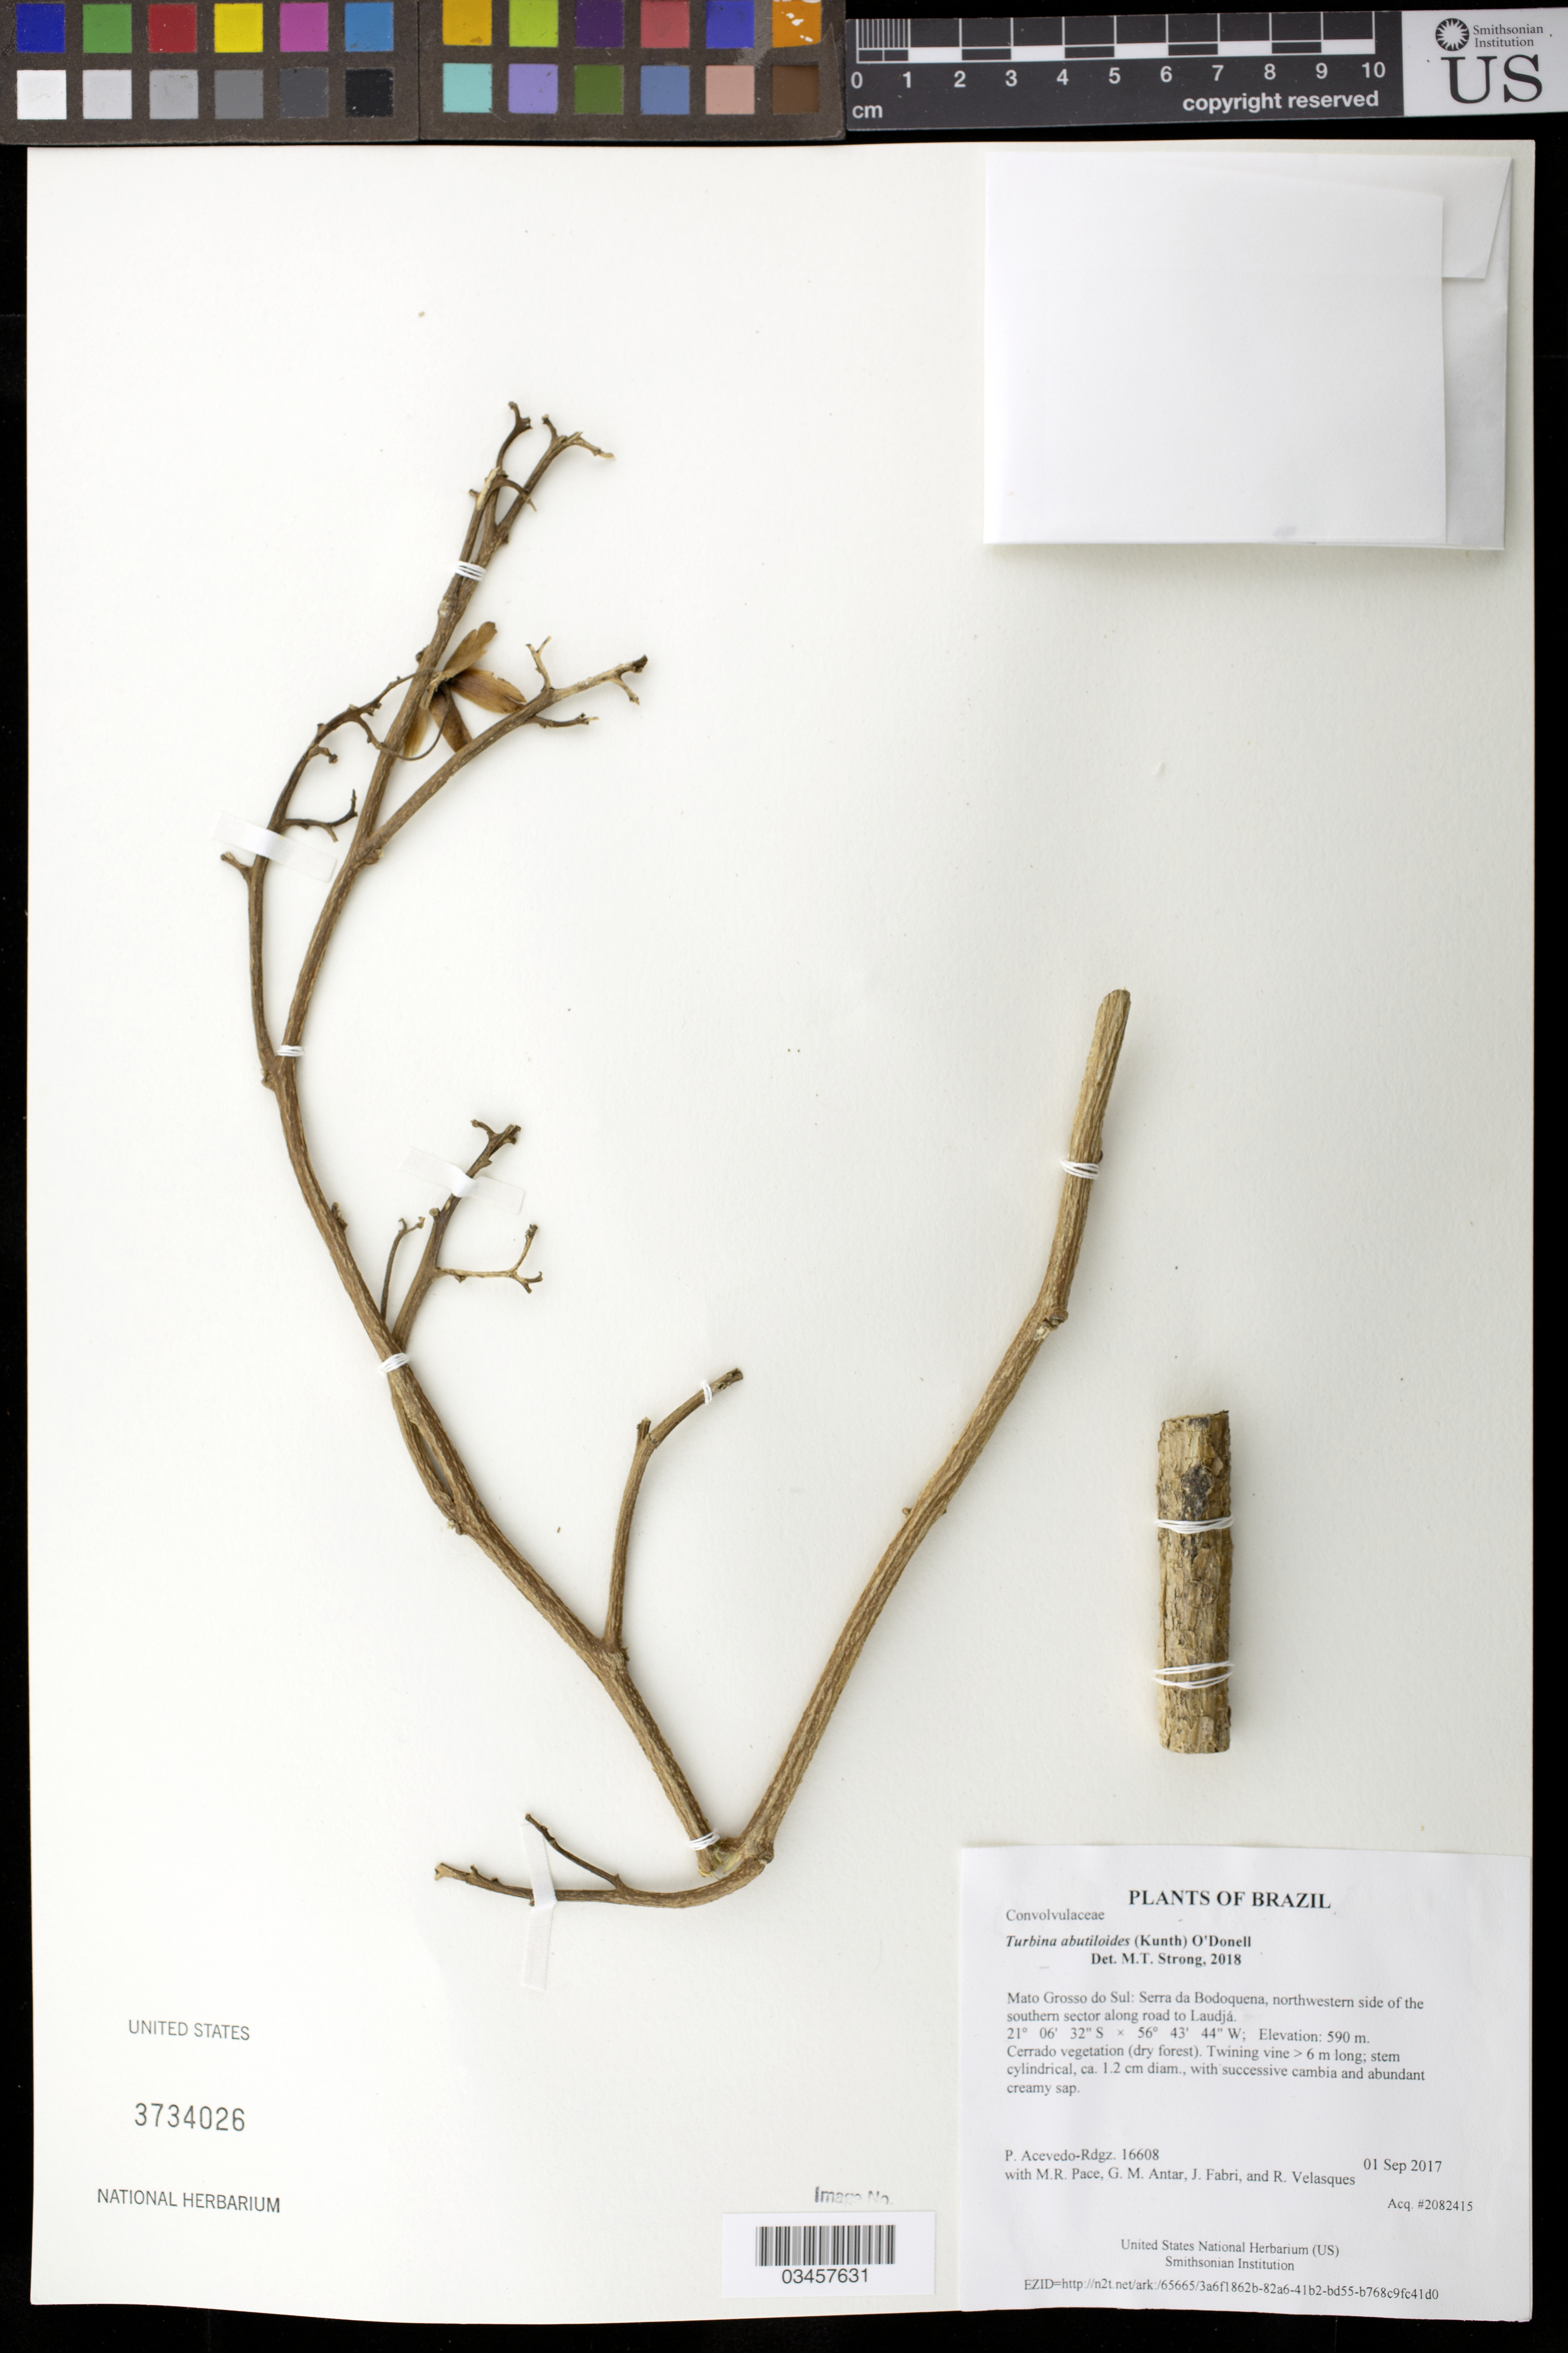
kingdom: Plantae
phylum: Tracheophyta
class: Magnoliopsida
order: Solanales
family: Convolvulaceae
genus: Turbina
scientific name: Turbina abutiloides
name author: (Kunth) O'Donell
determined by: Strong, Mark T., (BOT), Smithsonian Institution - National Museum of Natural History (UNITED STATES)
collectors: P. Acevedo-Rodr., M. R. Pace, G. M. Antar, J. Fabri & R. Velasques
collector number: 16608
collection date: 2017-09-01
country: Brazil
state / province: Mato Grosso do Sul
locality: Serra da Bodoquena, northwestern side of the southern sector along road to Laudjá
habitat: Cerrado vegetation (dry forest)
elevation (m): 590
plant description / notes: US, NY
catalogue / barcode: US 3734026